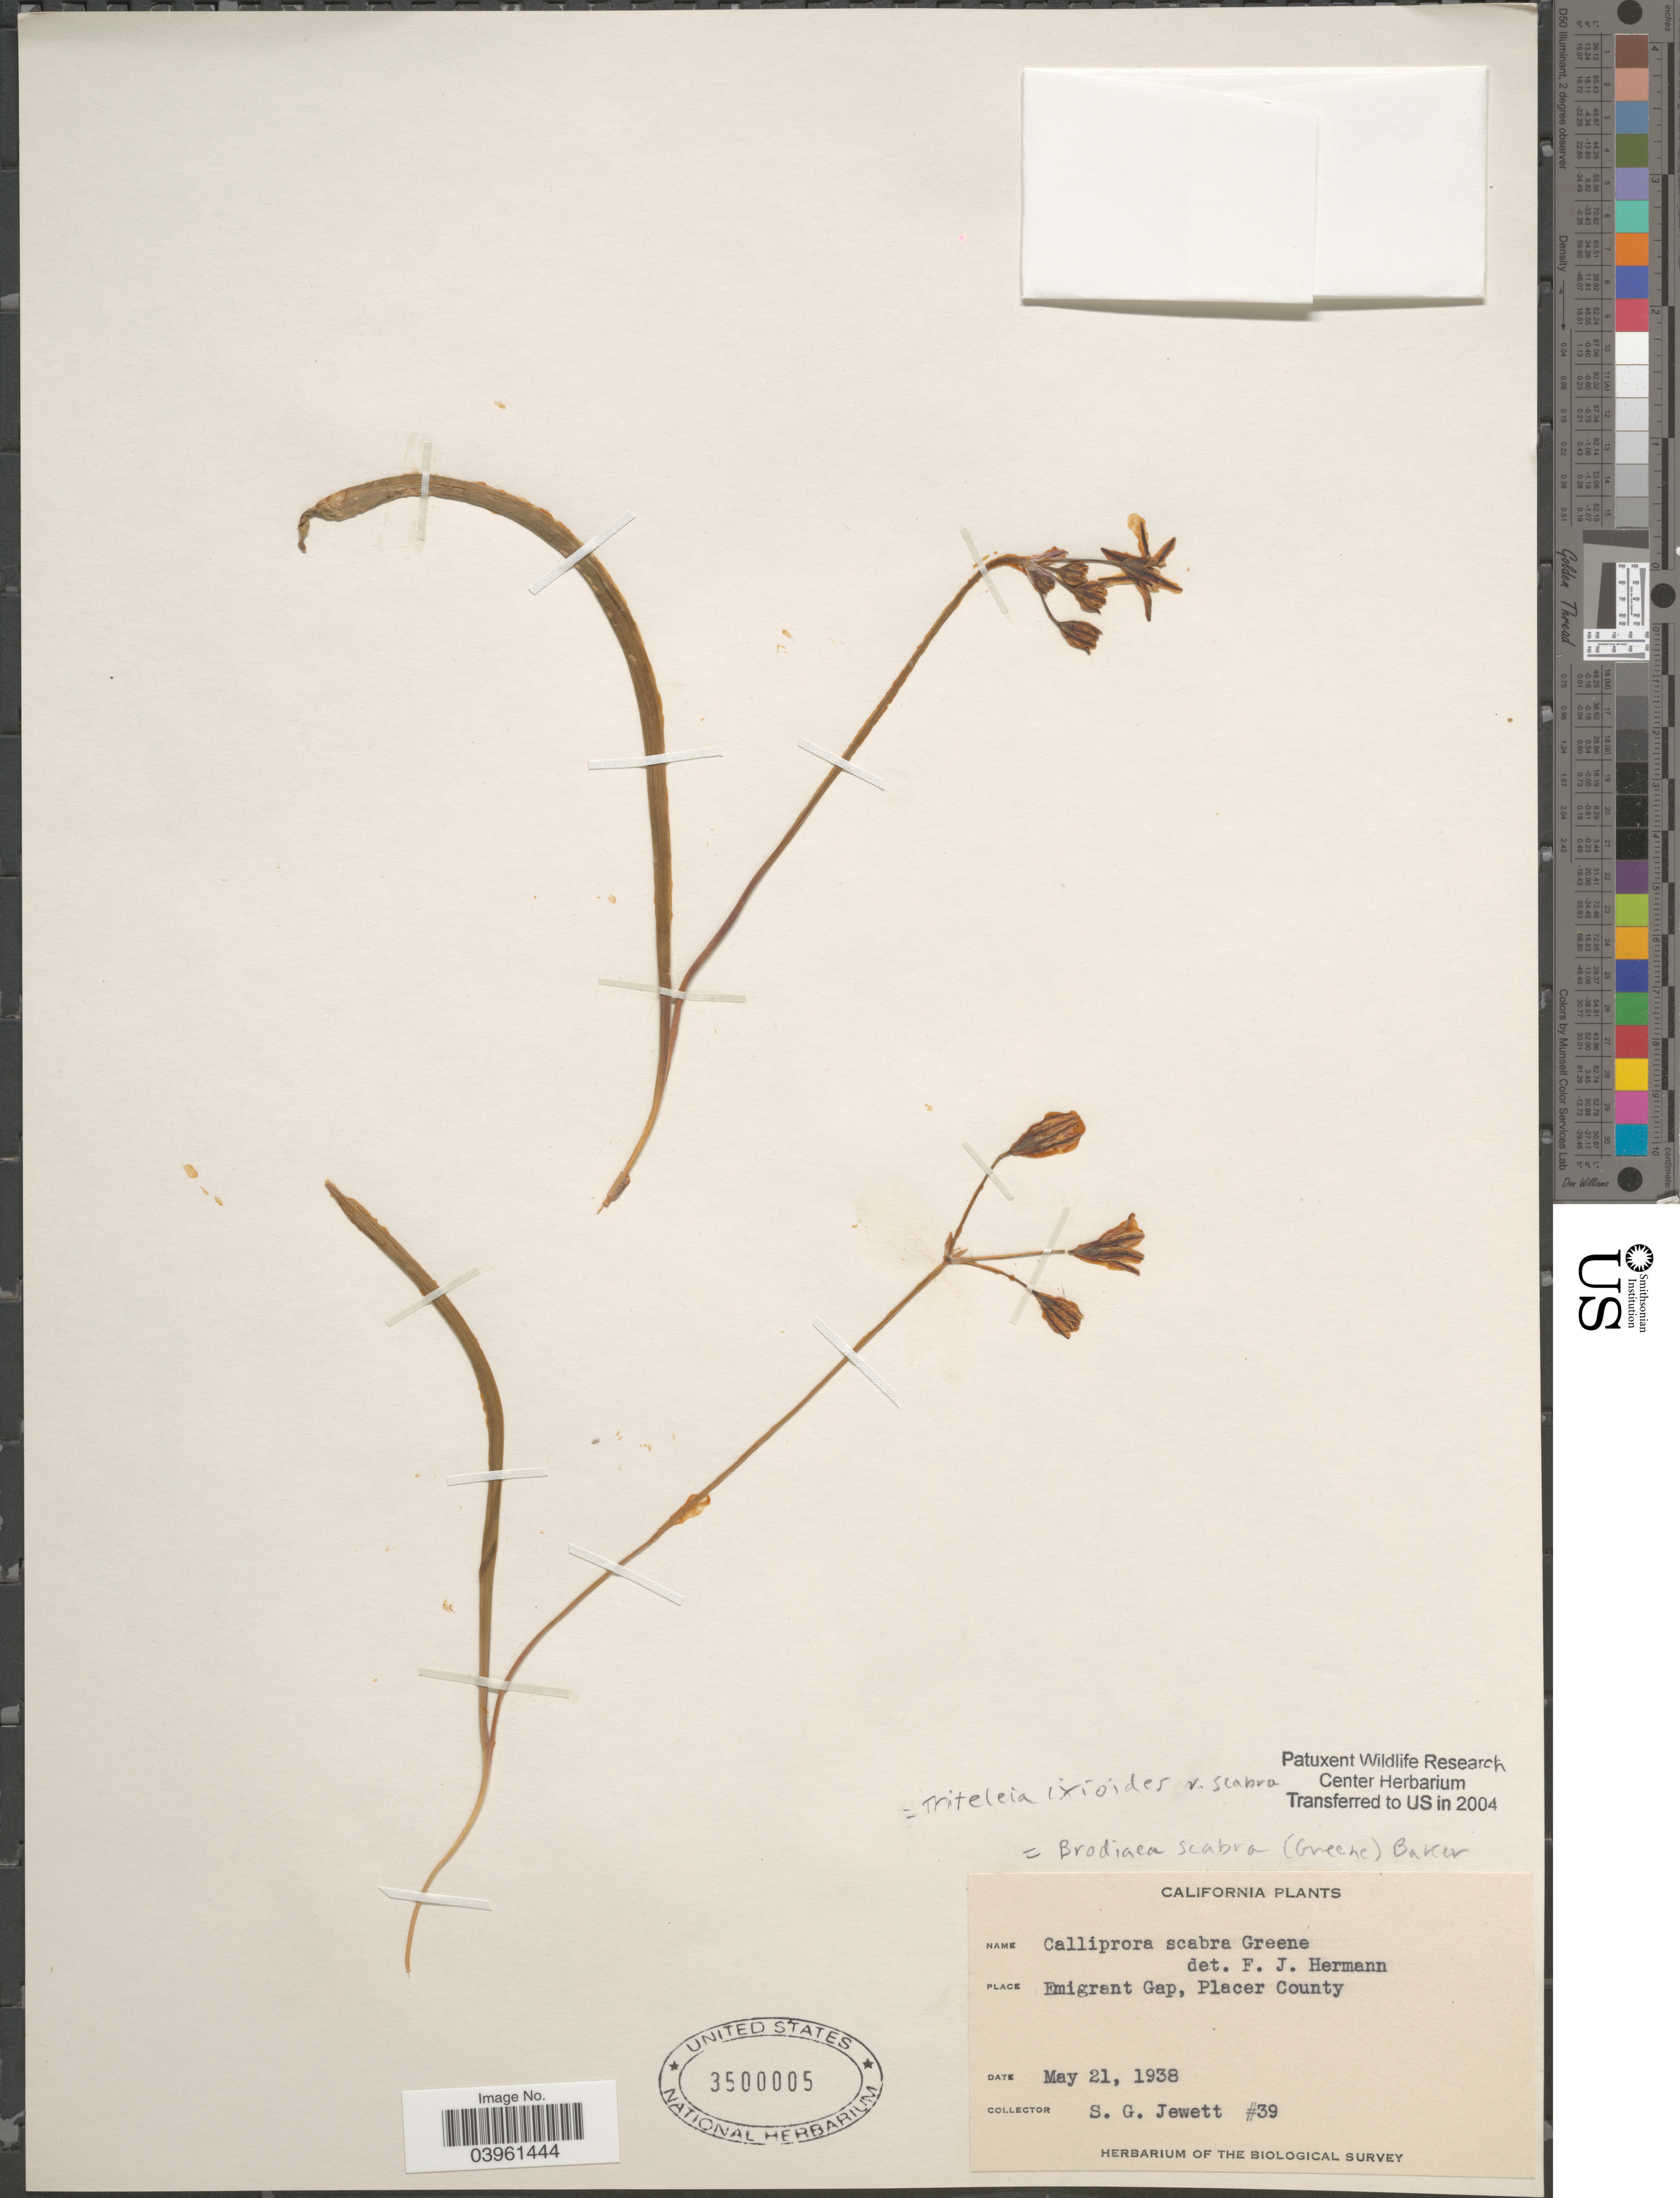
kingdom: Plantae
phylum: Tracheophyta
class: Liliopsida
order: Asparagales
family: Asparagaceae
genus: Triteleia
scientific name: Triteleia ixioides subsp. scabra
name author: (R. Br.) Greene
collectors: S. Jewett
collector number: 39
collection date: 1938-05-21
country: United States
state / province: California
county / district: Placer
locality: Emigrant Gap, Placer County.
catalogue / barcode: US 3500005